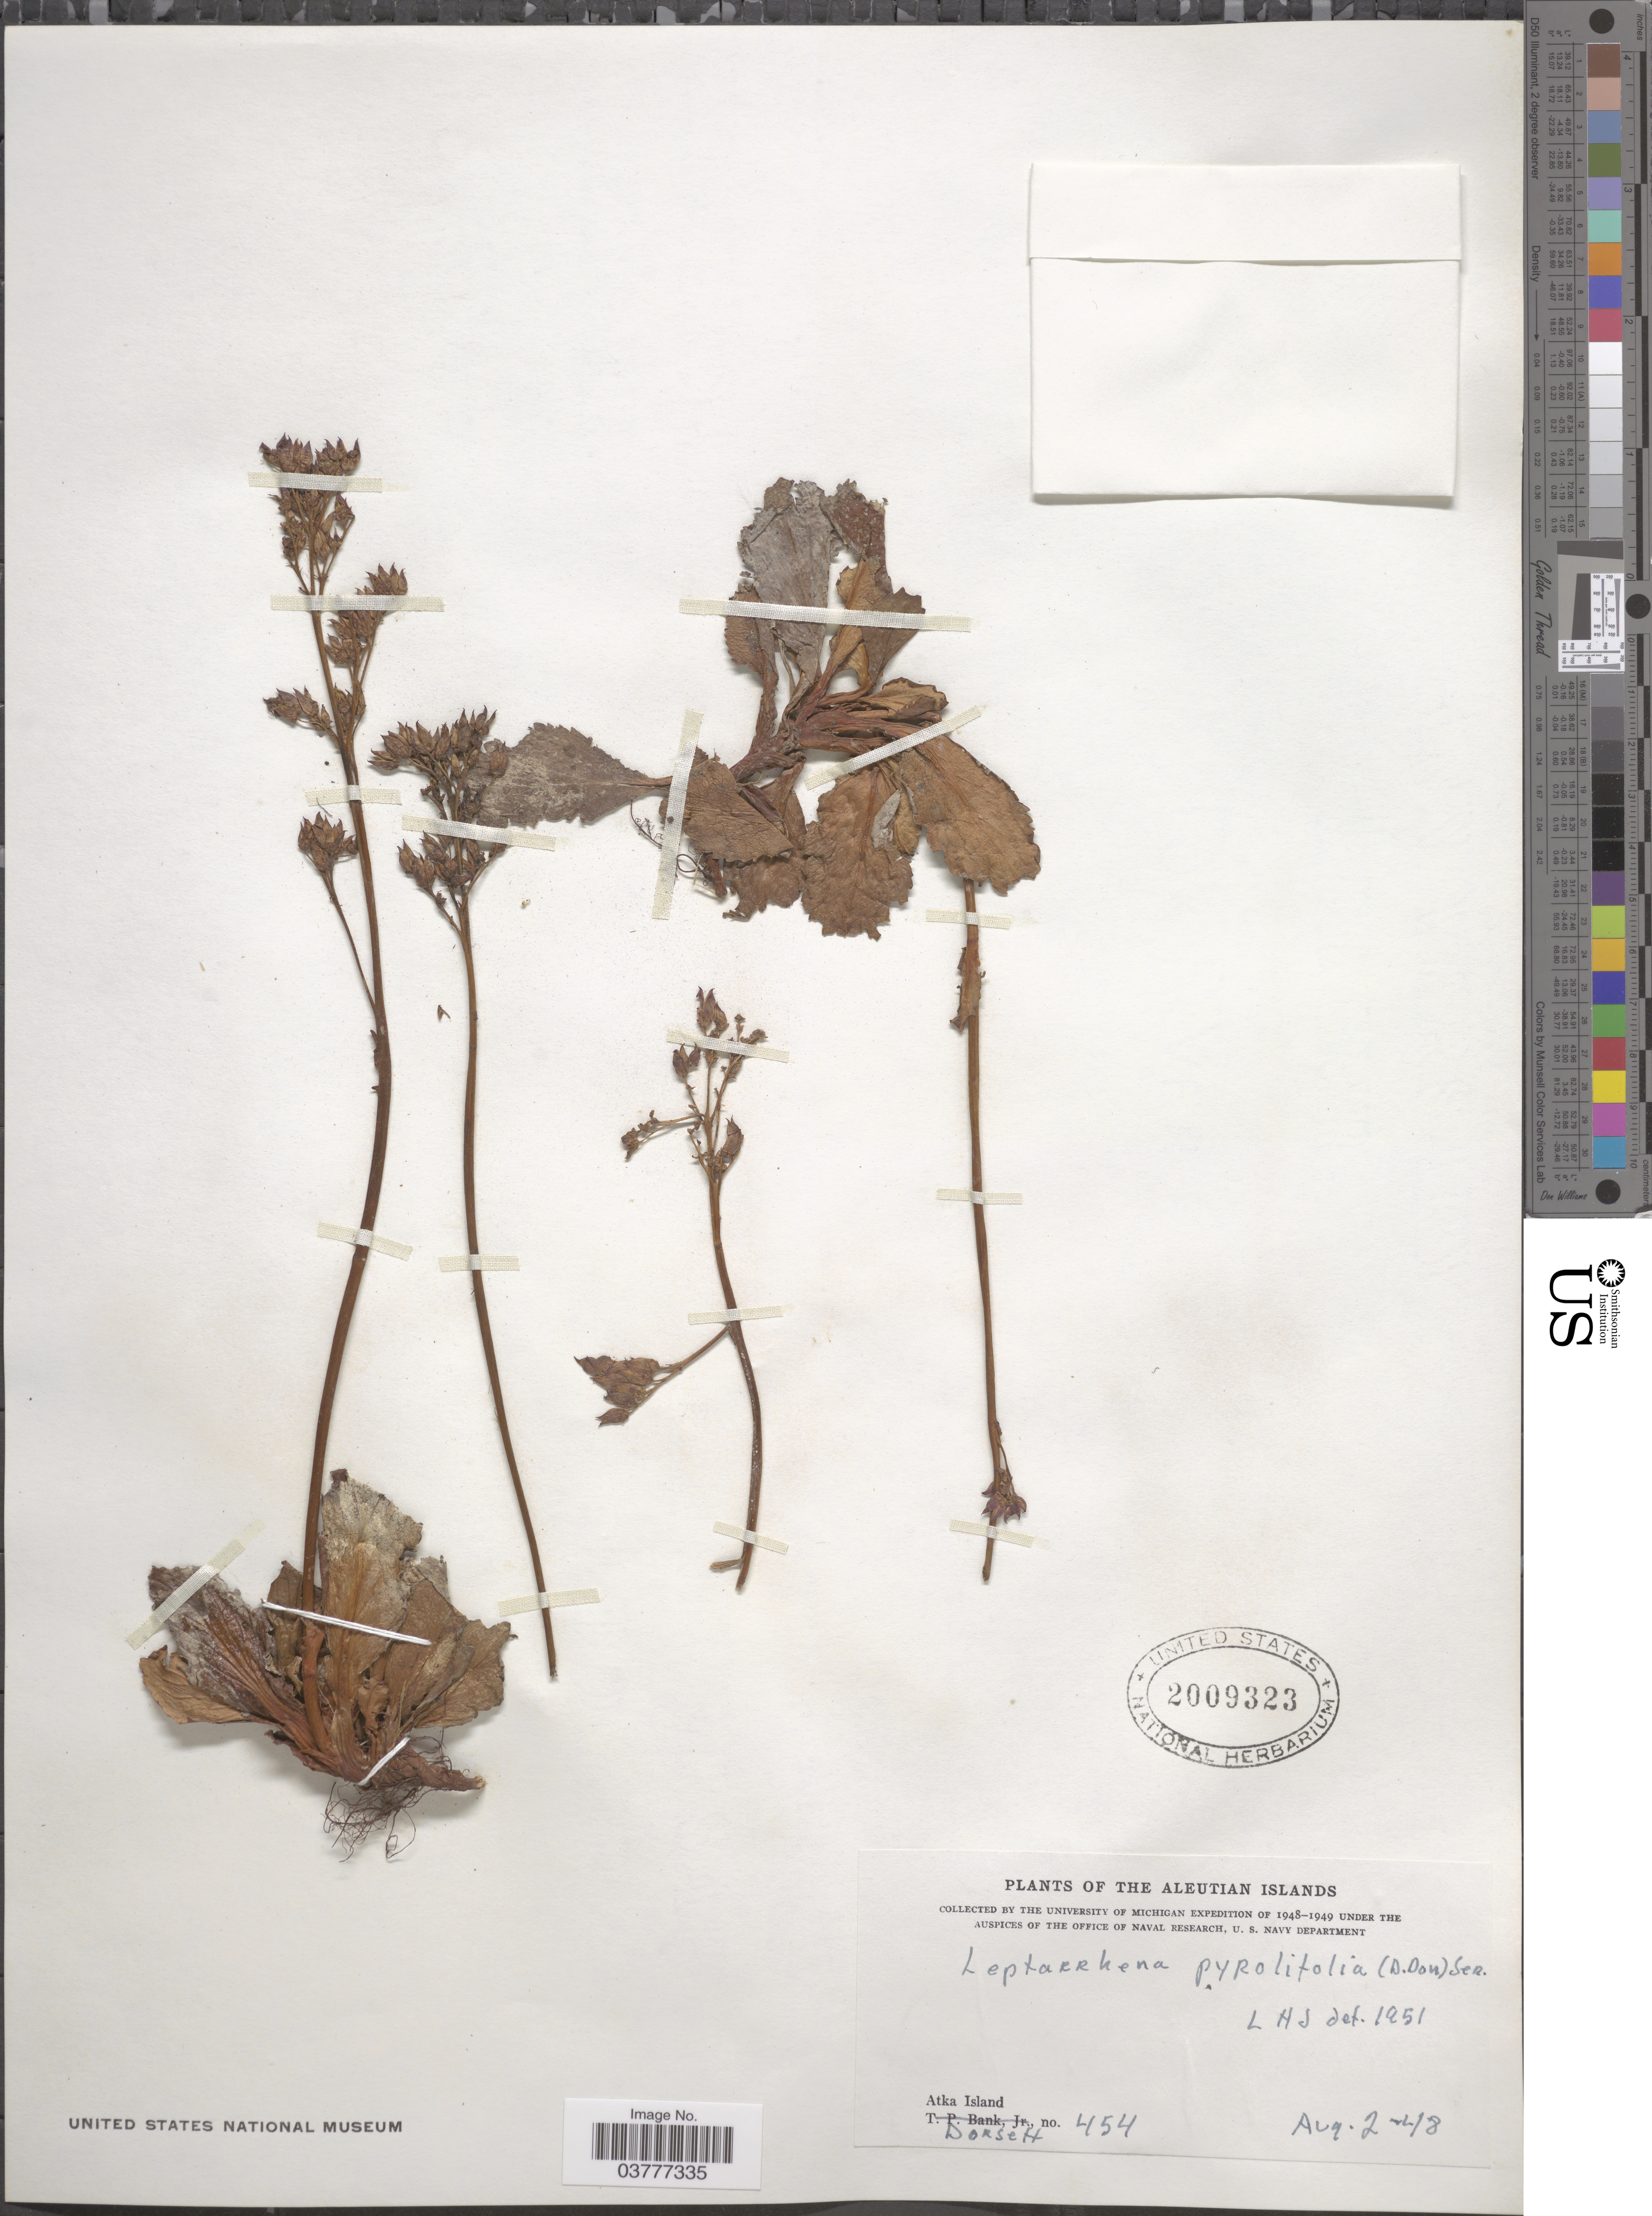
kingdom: Plantae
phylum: Tracheophyta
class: Magnoliopsida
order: Saxifragales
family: Saxifragaceae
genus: Leptarrhena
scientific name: Leptarrhena pyrolifolia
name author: (D. Don) Ser.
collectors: -- Dorsett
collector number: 454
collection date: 1948-08-02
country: United States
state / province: Alaska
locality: The Aleutian Islands, Atka Island.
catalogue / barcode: US 2009323